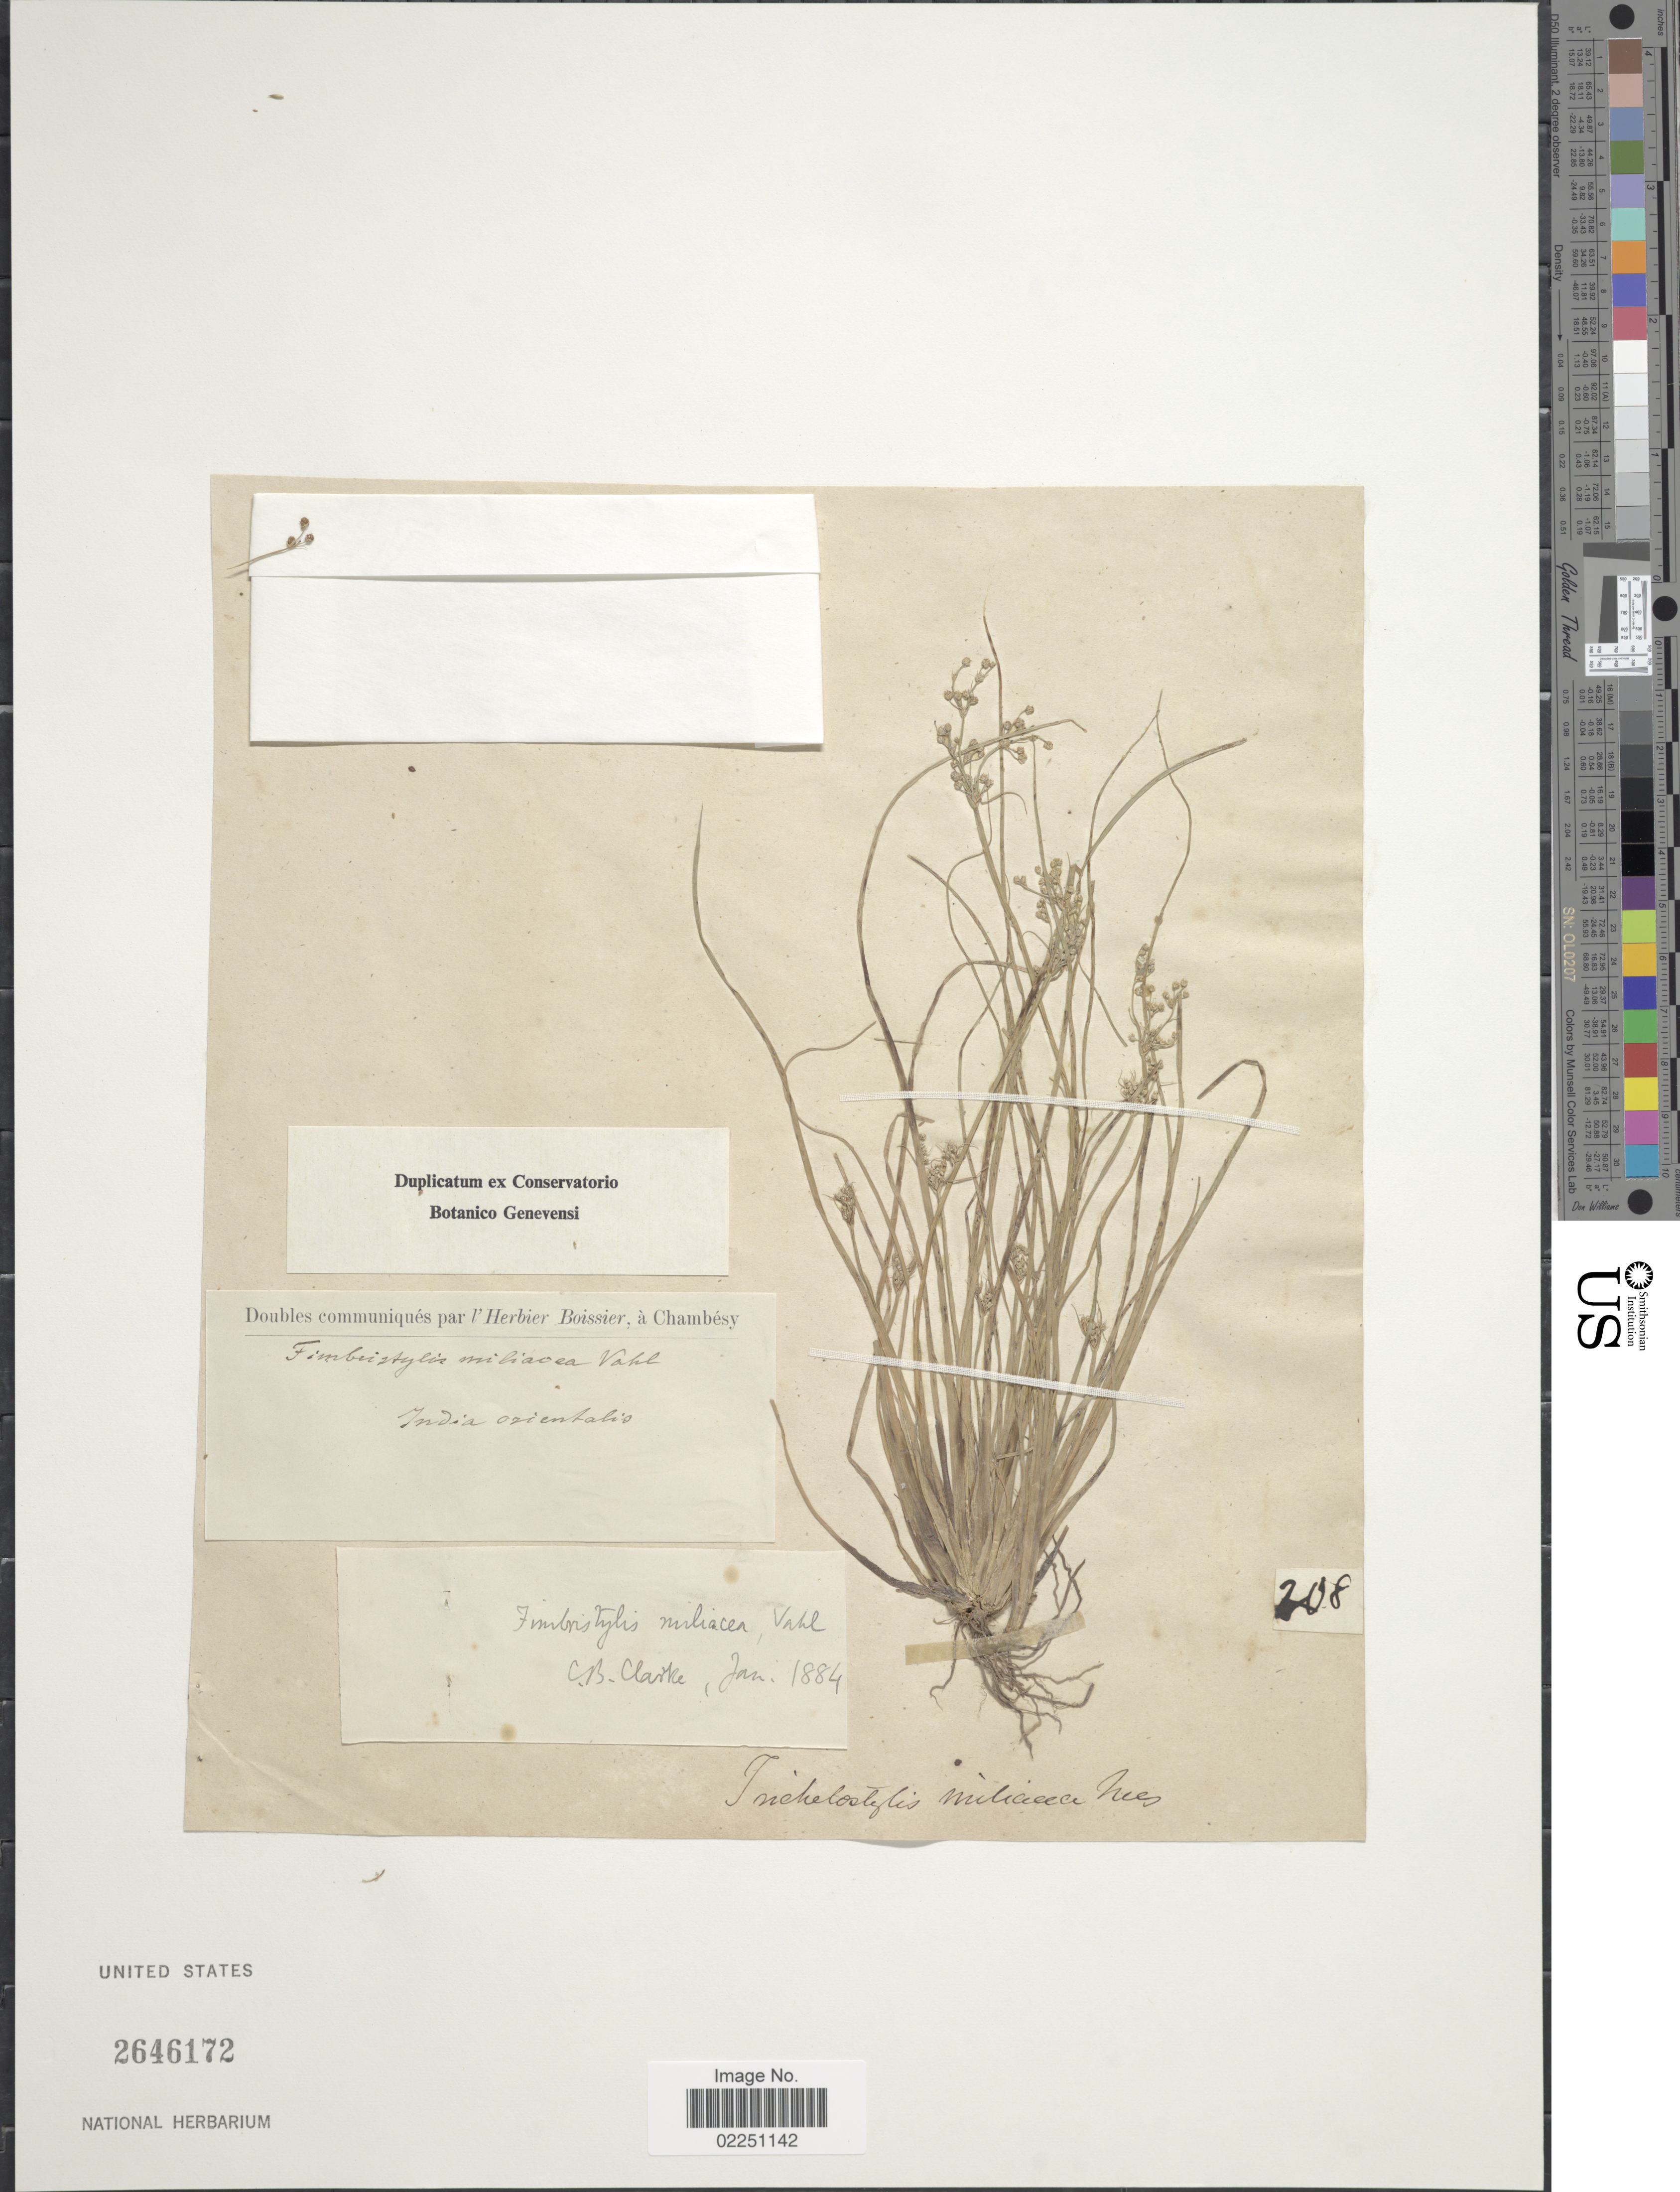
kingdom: Plantae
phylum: Tracheophyta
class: Liliopsida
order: Poales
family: Cyperaceae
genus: Fimbristylis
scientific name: Fimbristylis littoralis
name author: Gaudich.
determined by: Strong, M. T., (US), Smithsonian Institution - National Museum of Natural History (UNITED STATES)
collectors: C. B. Clarke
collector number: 208?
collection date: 1884-01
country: India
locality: India orientalis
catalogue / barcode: US 2646172